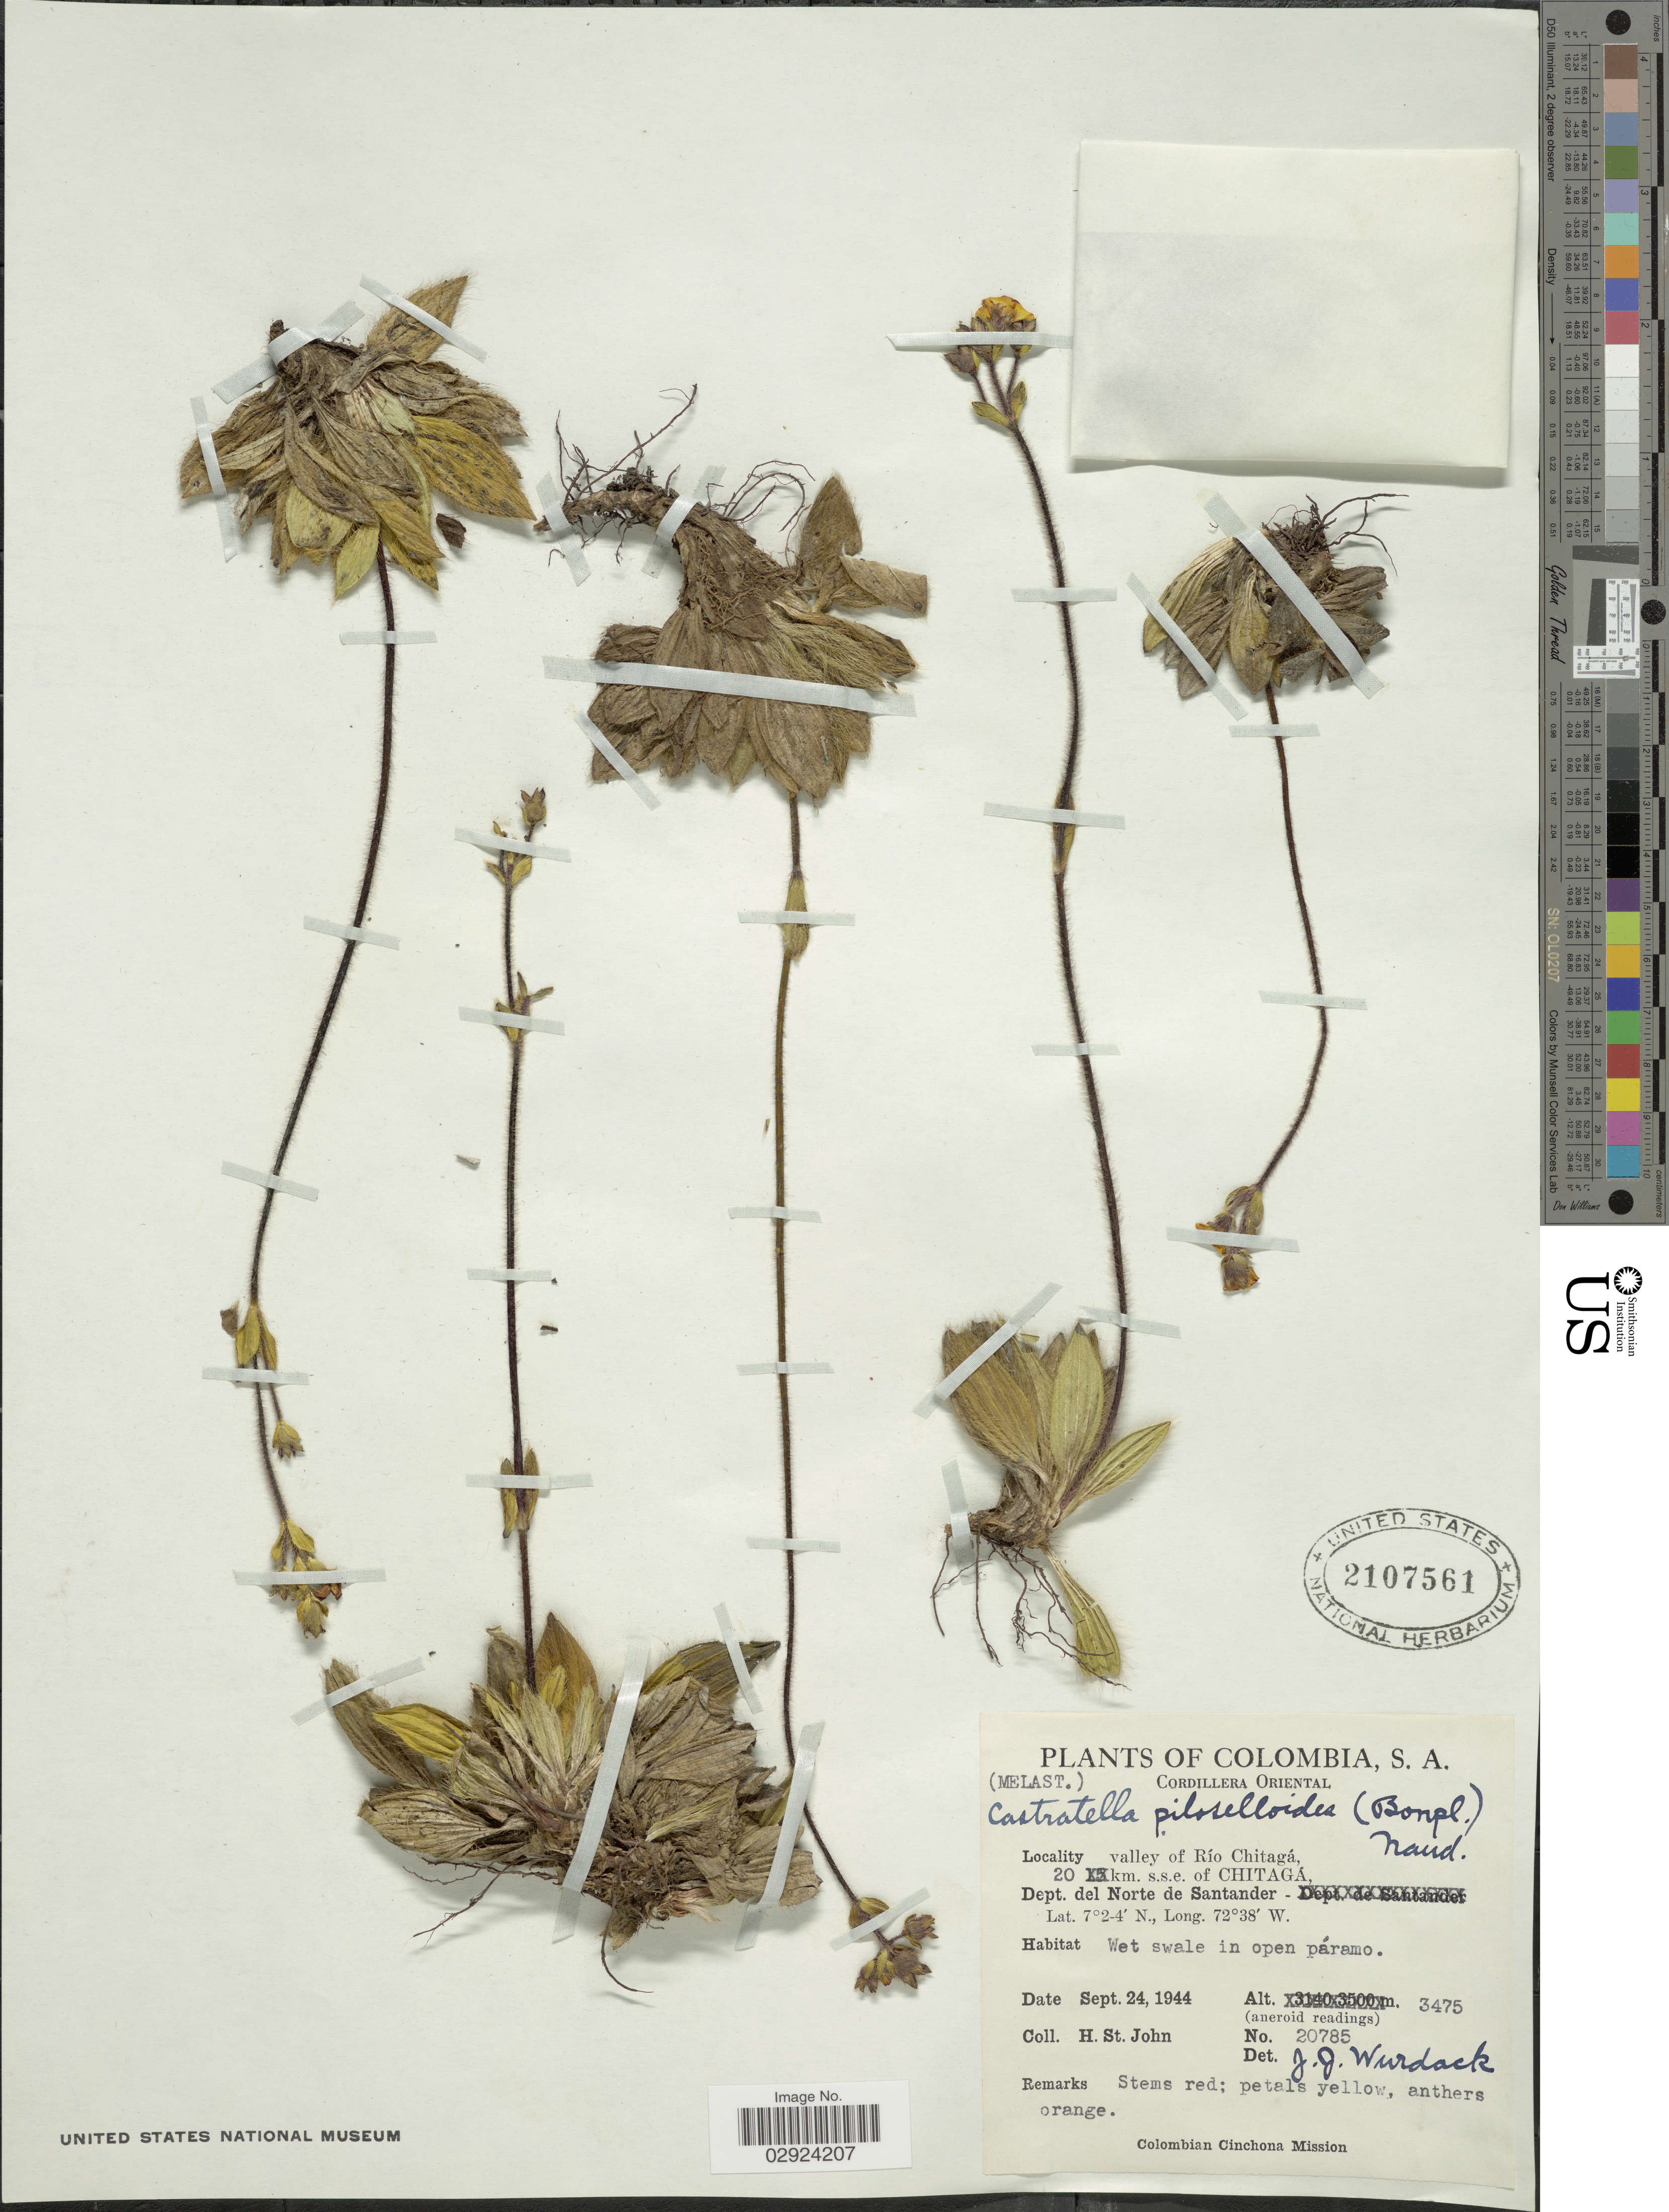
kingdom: Plantae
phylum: Tracheophyta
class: Magnoliopsida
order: Myrtales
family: Melastomataceae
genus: Castratella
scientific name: Castratella piloselloides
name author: (Bonpl.) Naudin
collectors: H. St. John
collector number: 20785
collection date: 1944-09-24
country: Colombia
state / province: Norte de Santander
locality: Cordillera Oriental, Valley of Río Chitagá, 20 km. s.s.e. of Chitagá, Dept. del Norte de Santander.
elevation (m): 3475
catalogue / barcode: US 2107561